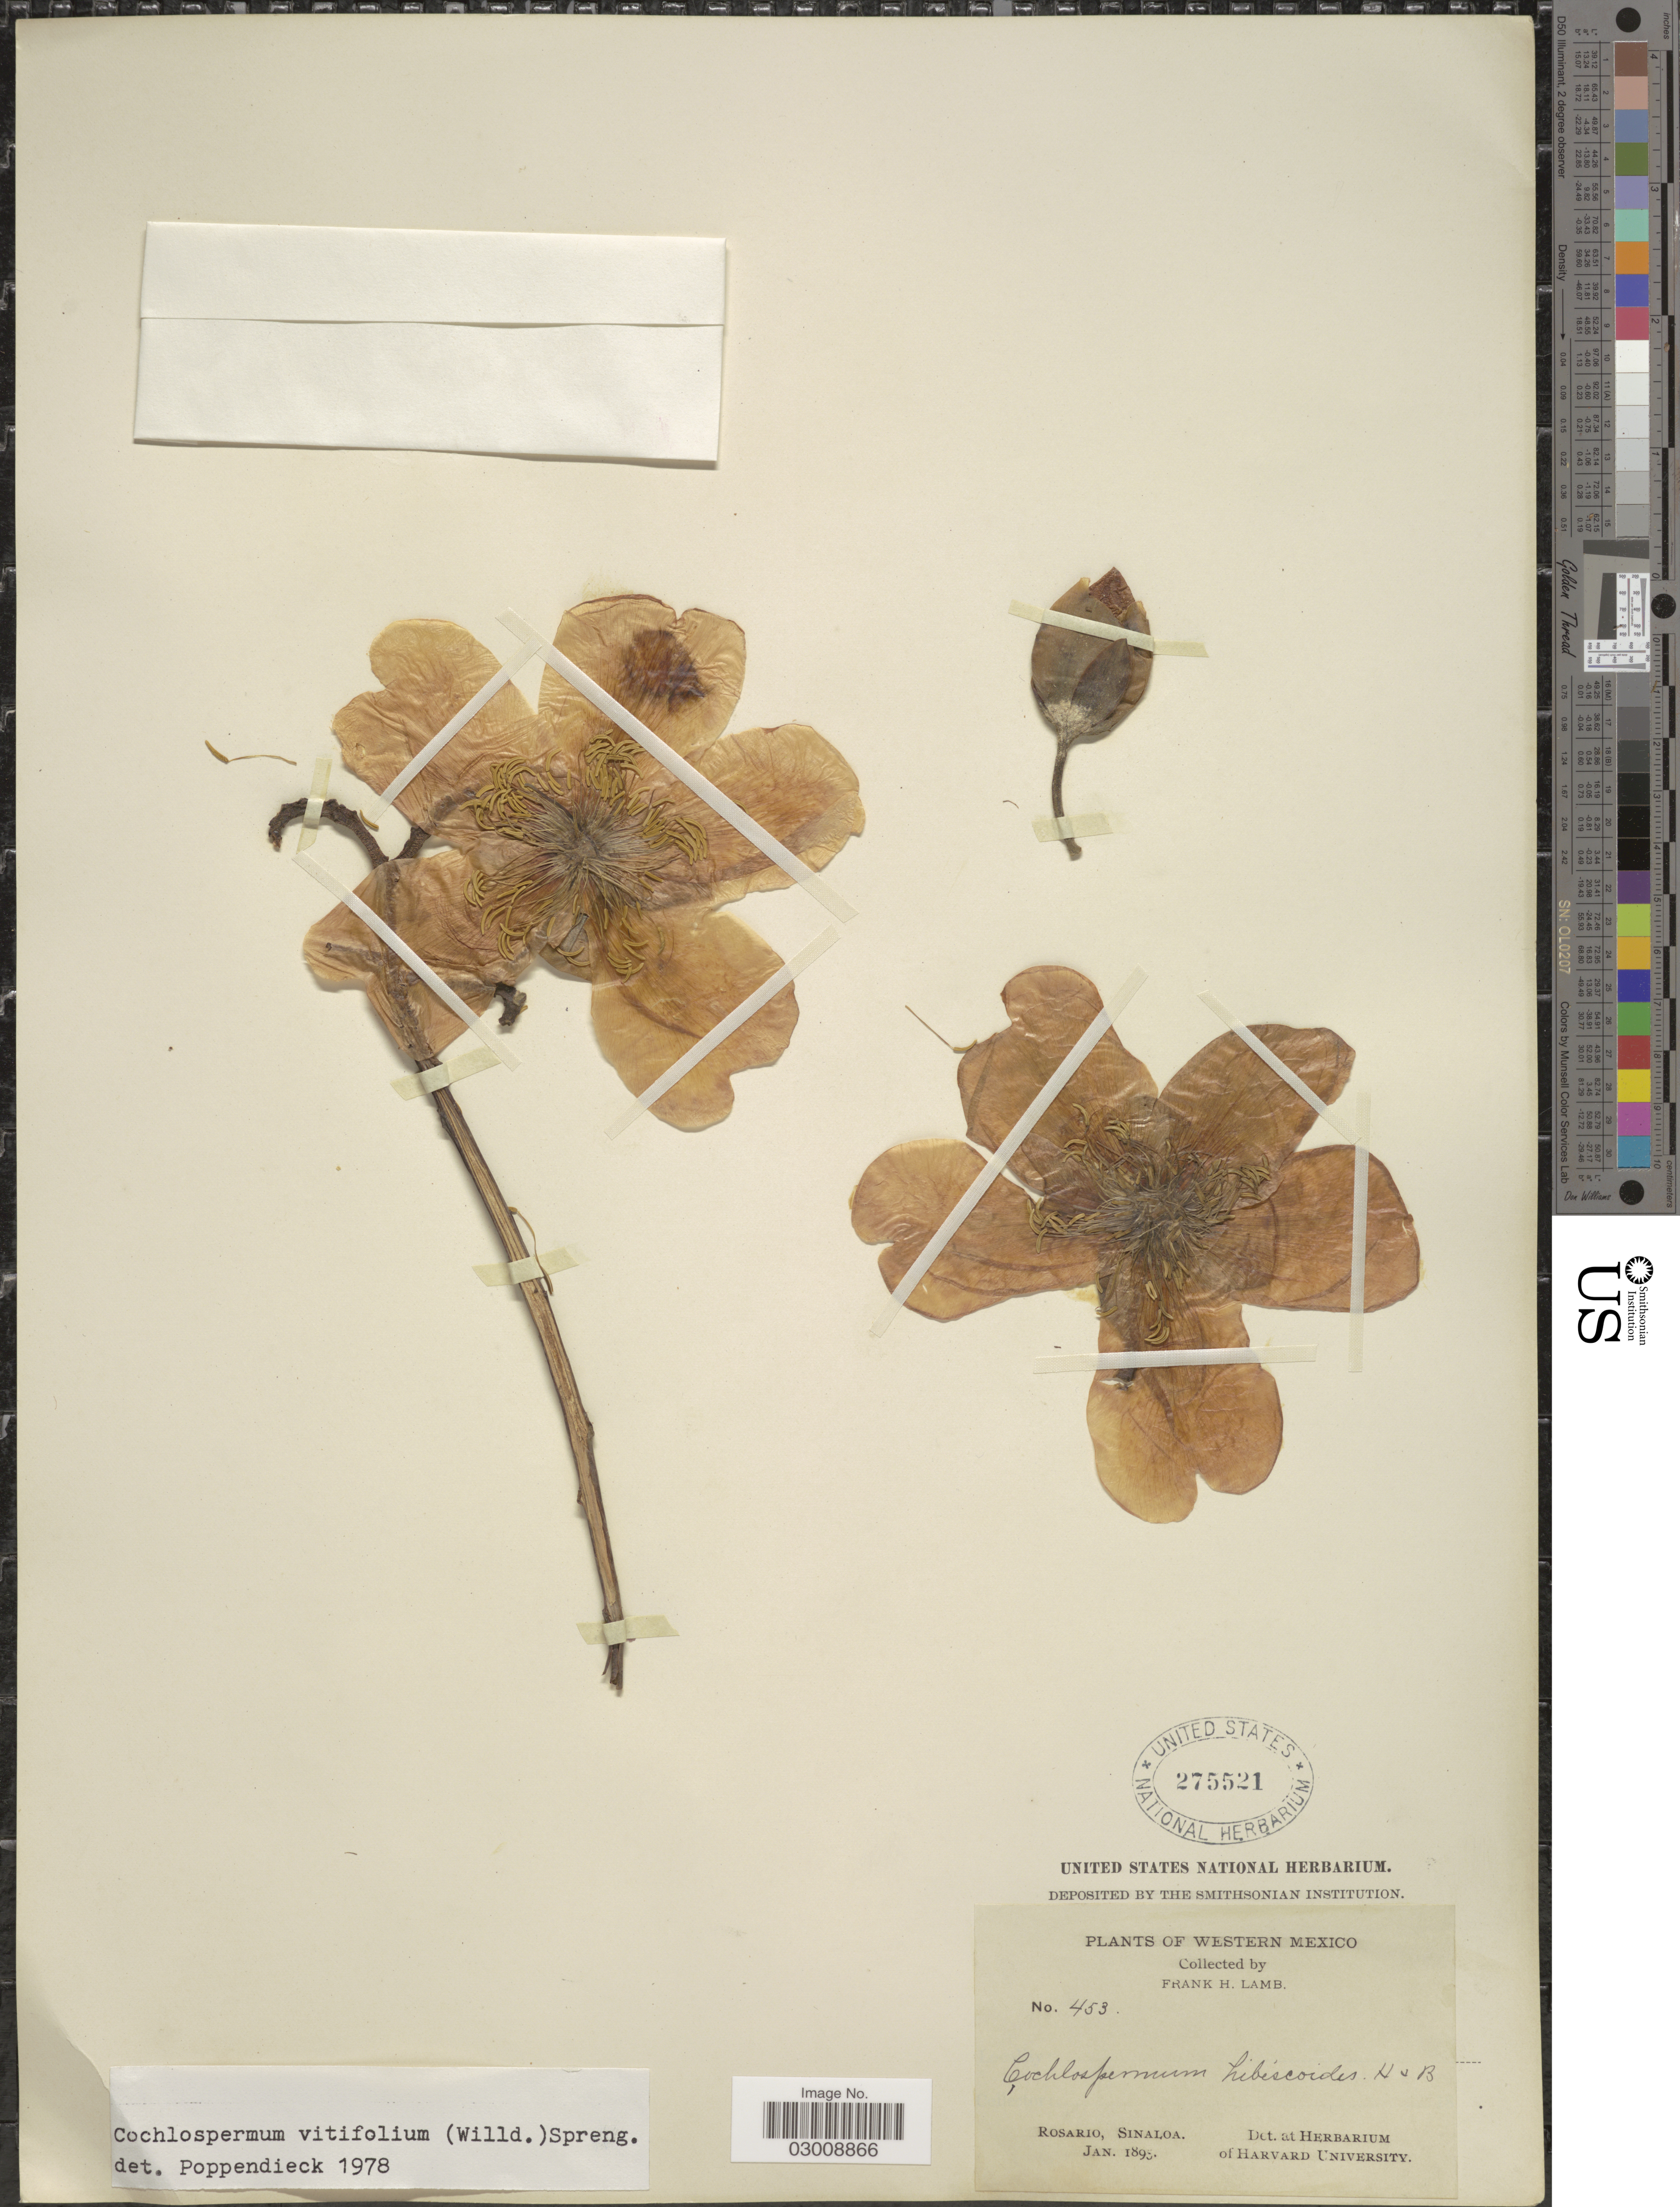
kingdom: Plantae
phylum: Tracheophyta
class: Magnoliopsida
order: Malvales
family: Cochlospermaceae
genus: Cochlospermum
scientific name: Cochlospermum vitifolium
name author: (Willd.) Spreng.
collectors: F. H. Lamb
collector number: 453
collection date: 1895-01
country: Mexico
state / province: Sinaloa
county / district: Rosario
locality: El Rosario.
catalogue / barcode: US 275521